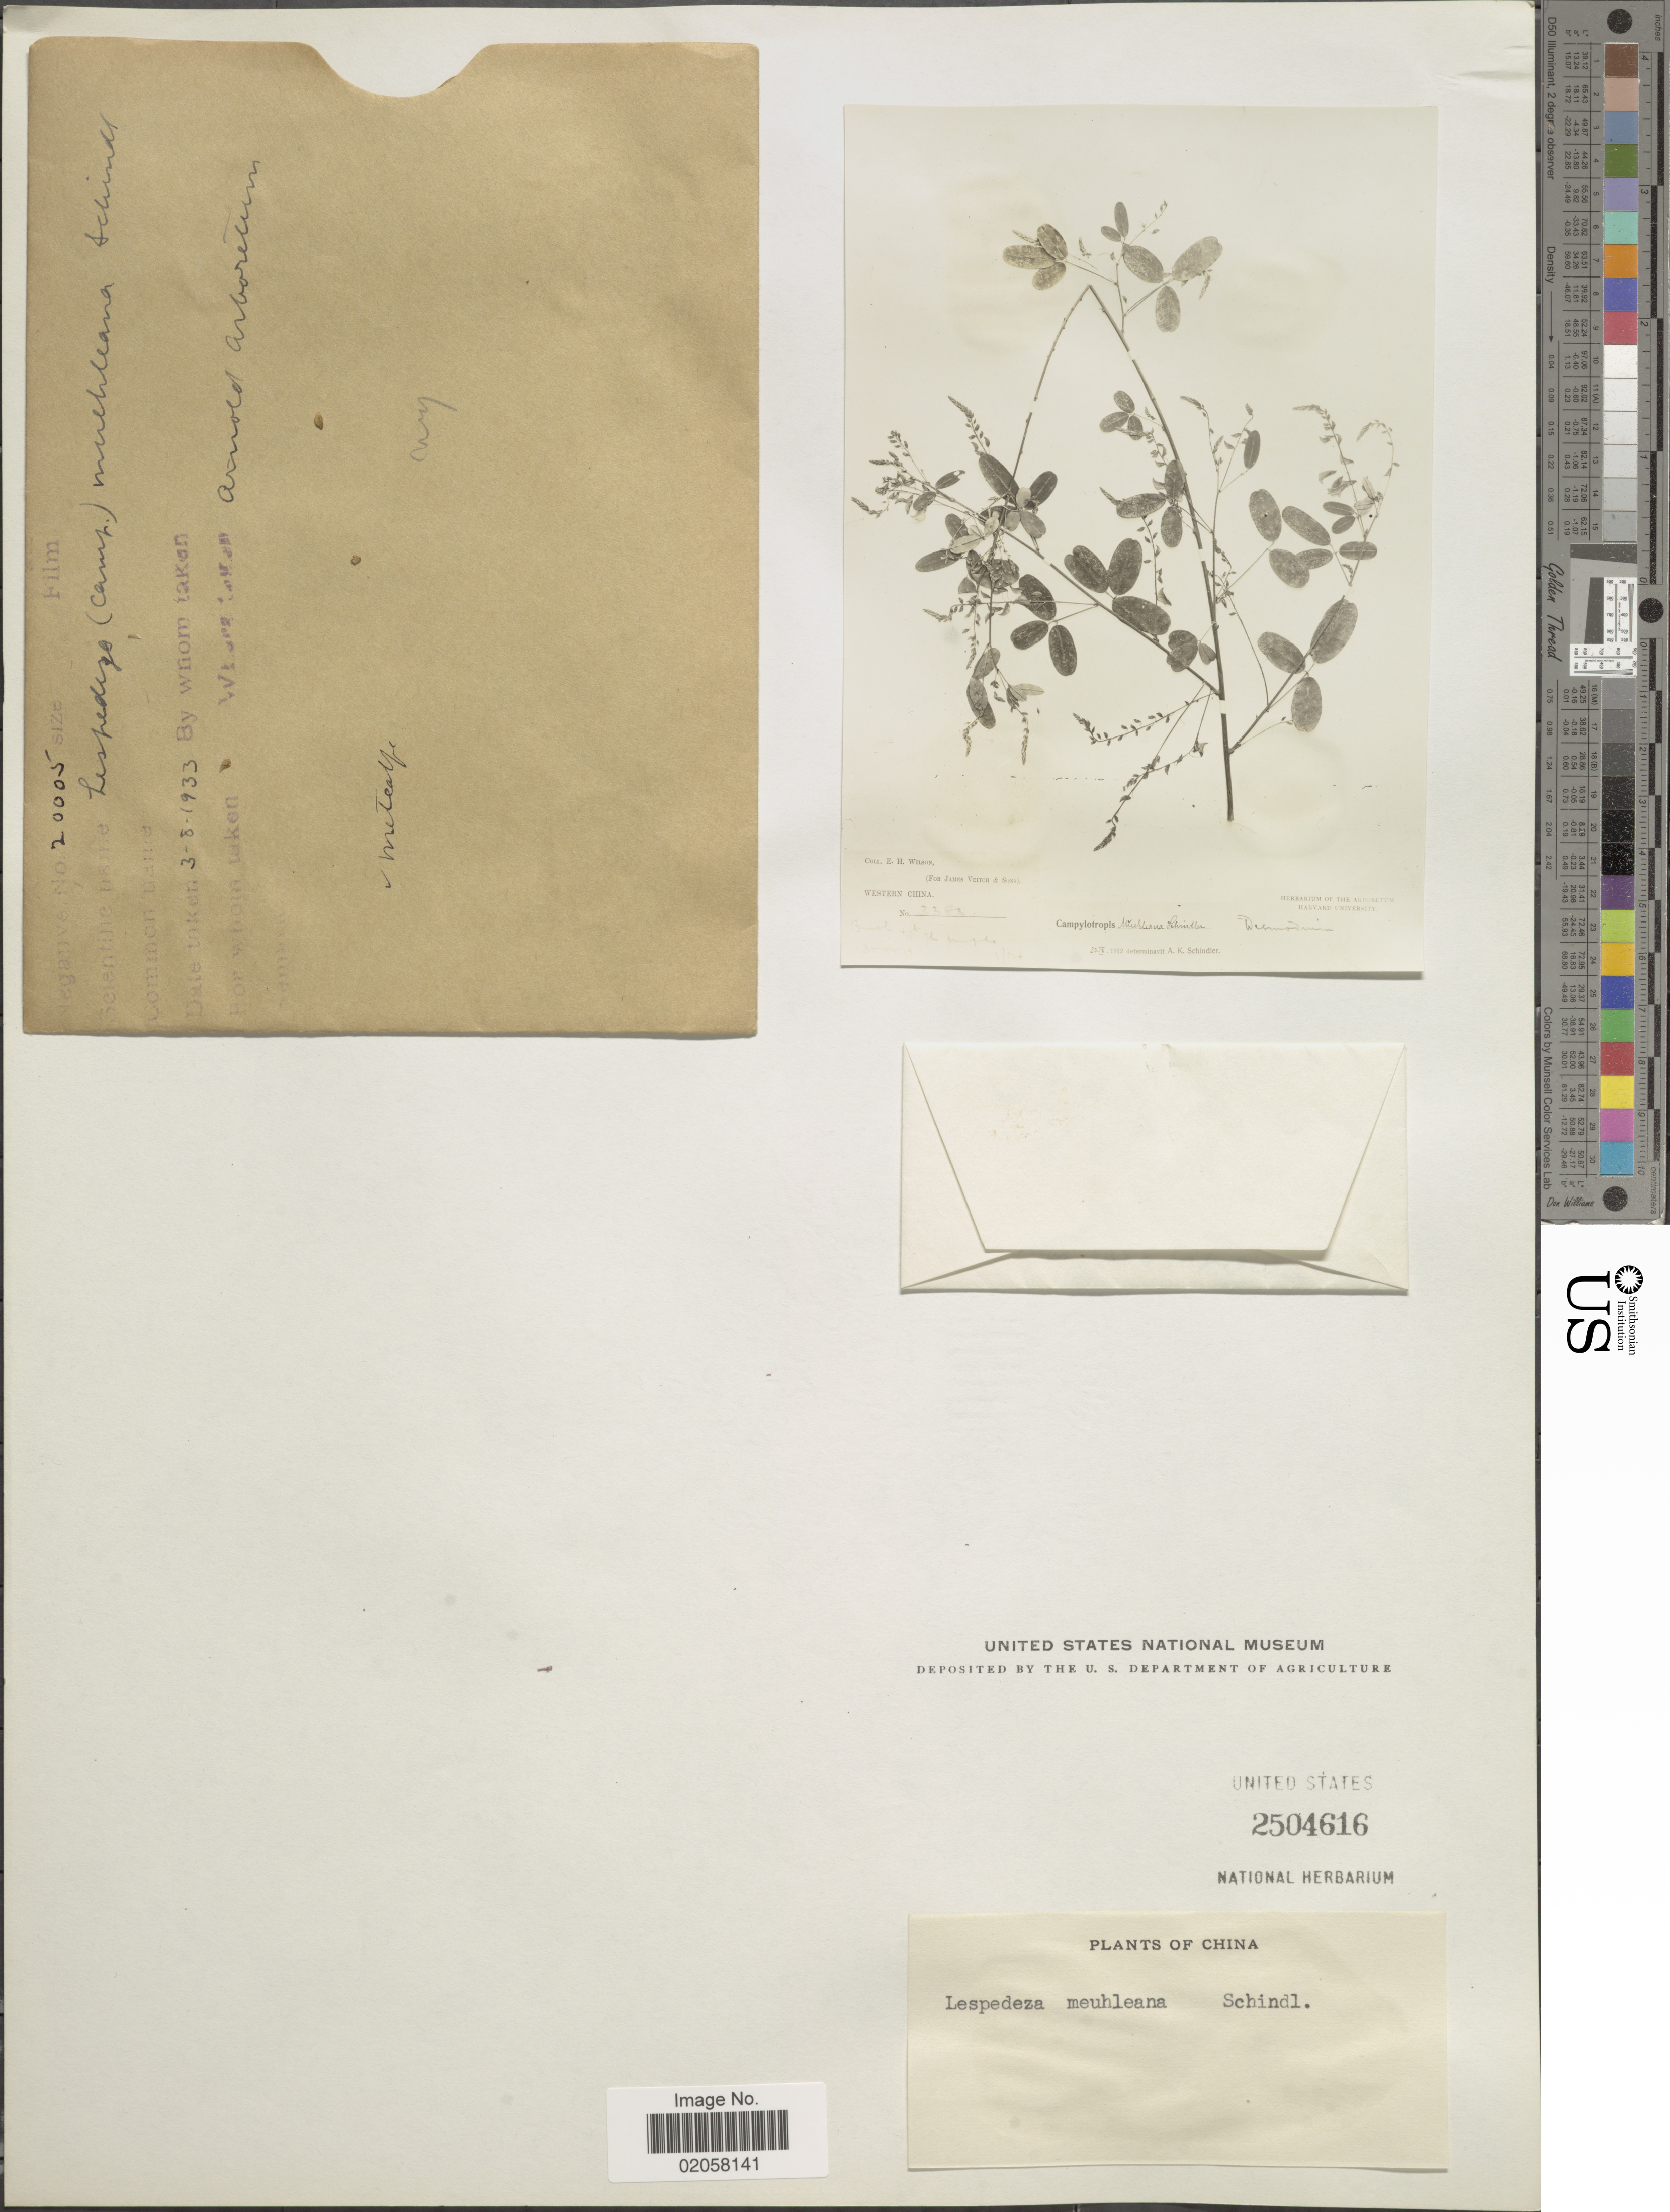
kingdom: Plantae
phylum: Tracheophyta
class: Magnoliopsida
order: Fabales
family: Fabaceae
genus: Campylotropis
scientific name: Campylotropis muehleana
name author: (Schindl.) Schindl.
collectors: Metcalfe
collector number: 20005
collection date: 1933-08-03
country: China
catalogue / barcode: US 2504616